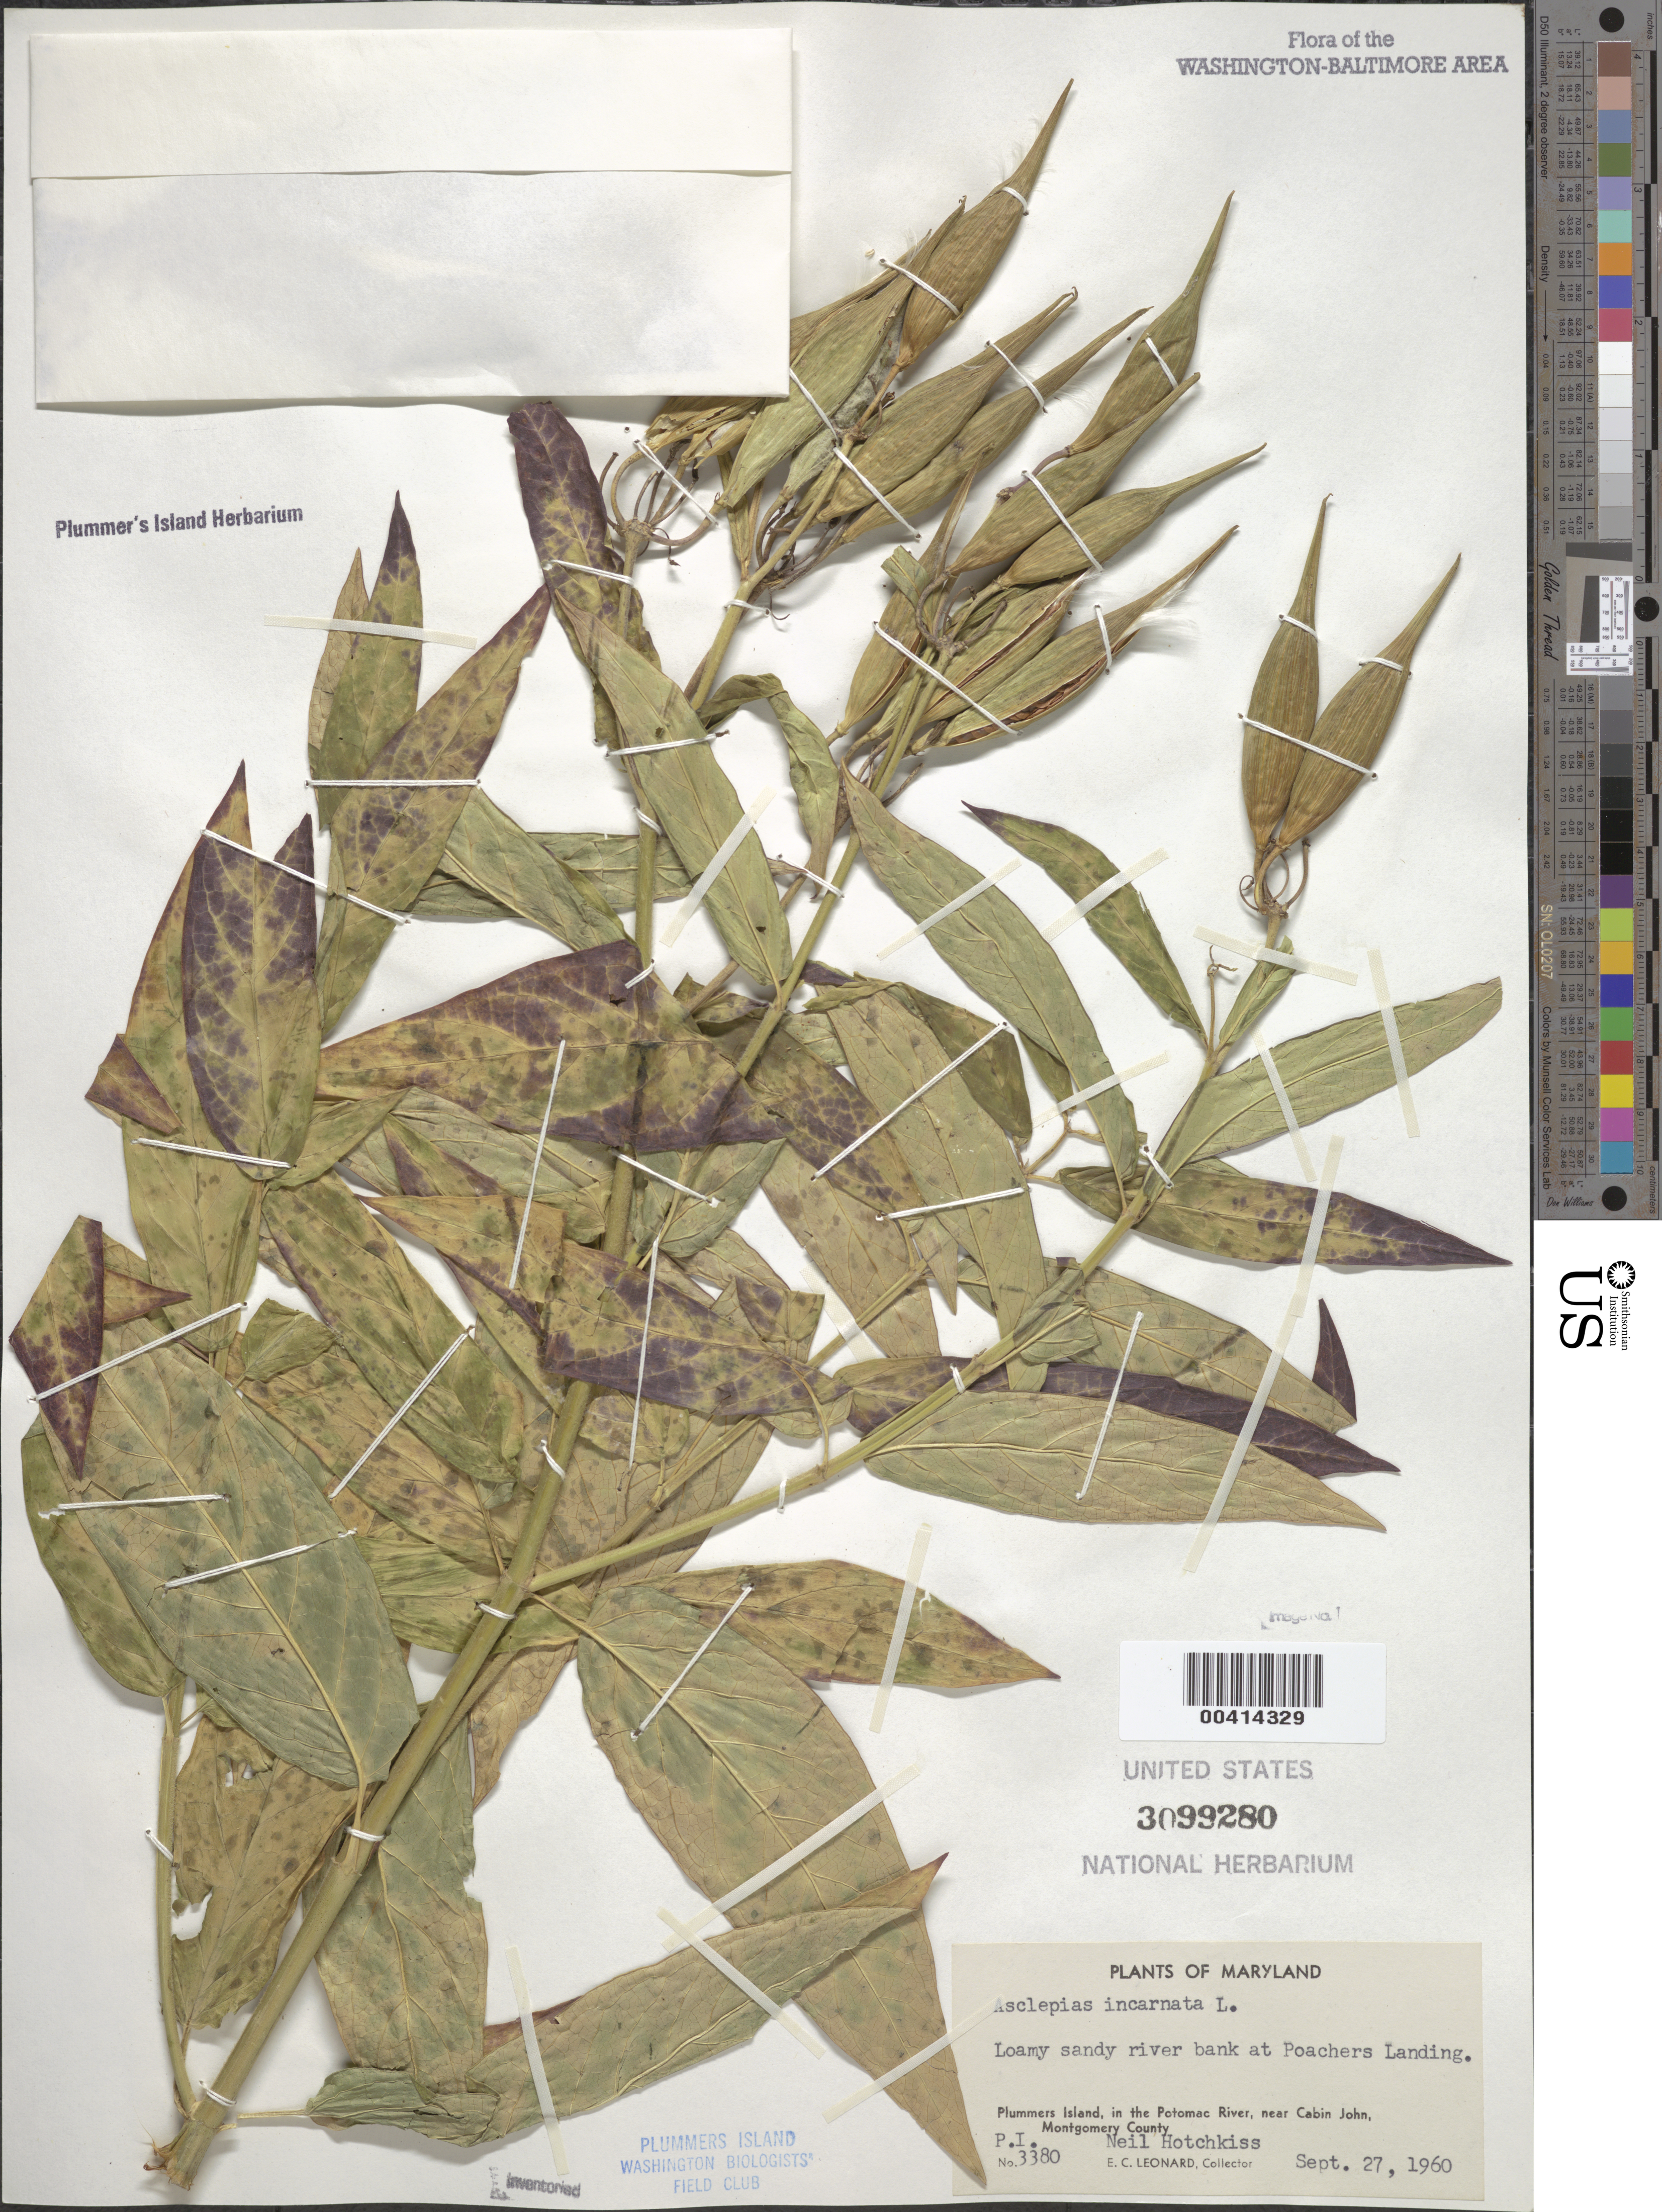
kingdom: Plantae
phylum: Tracheophyta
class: Magnoliopsida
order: Gentianales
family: Apocynaceae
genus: Asclepias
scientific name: Asclepias incarnata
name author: L.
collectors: E. C. Leonard & N. Hotchkiss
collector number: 3380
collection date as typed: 27 Sep 1960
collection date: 1960-09-27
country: United States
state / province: Maryland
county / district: Montgomery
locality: sandy bank of Poachers Landing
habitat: Loamy sandy river bank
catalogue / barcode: US 3099280